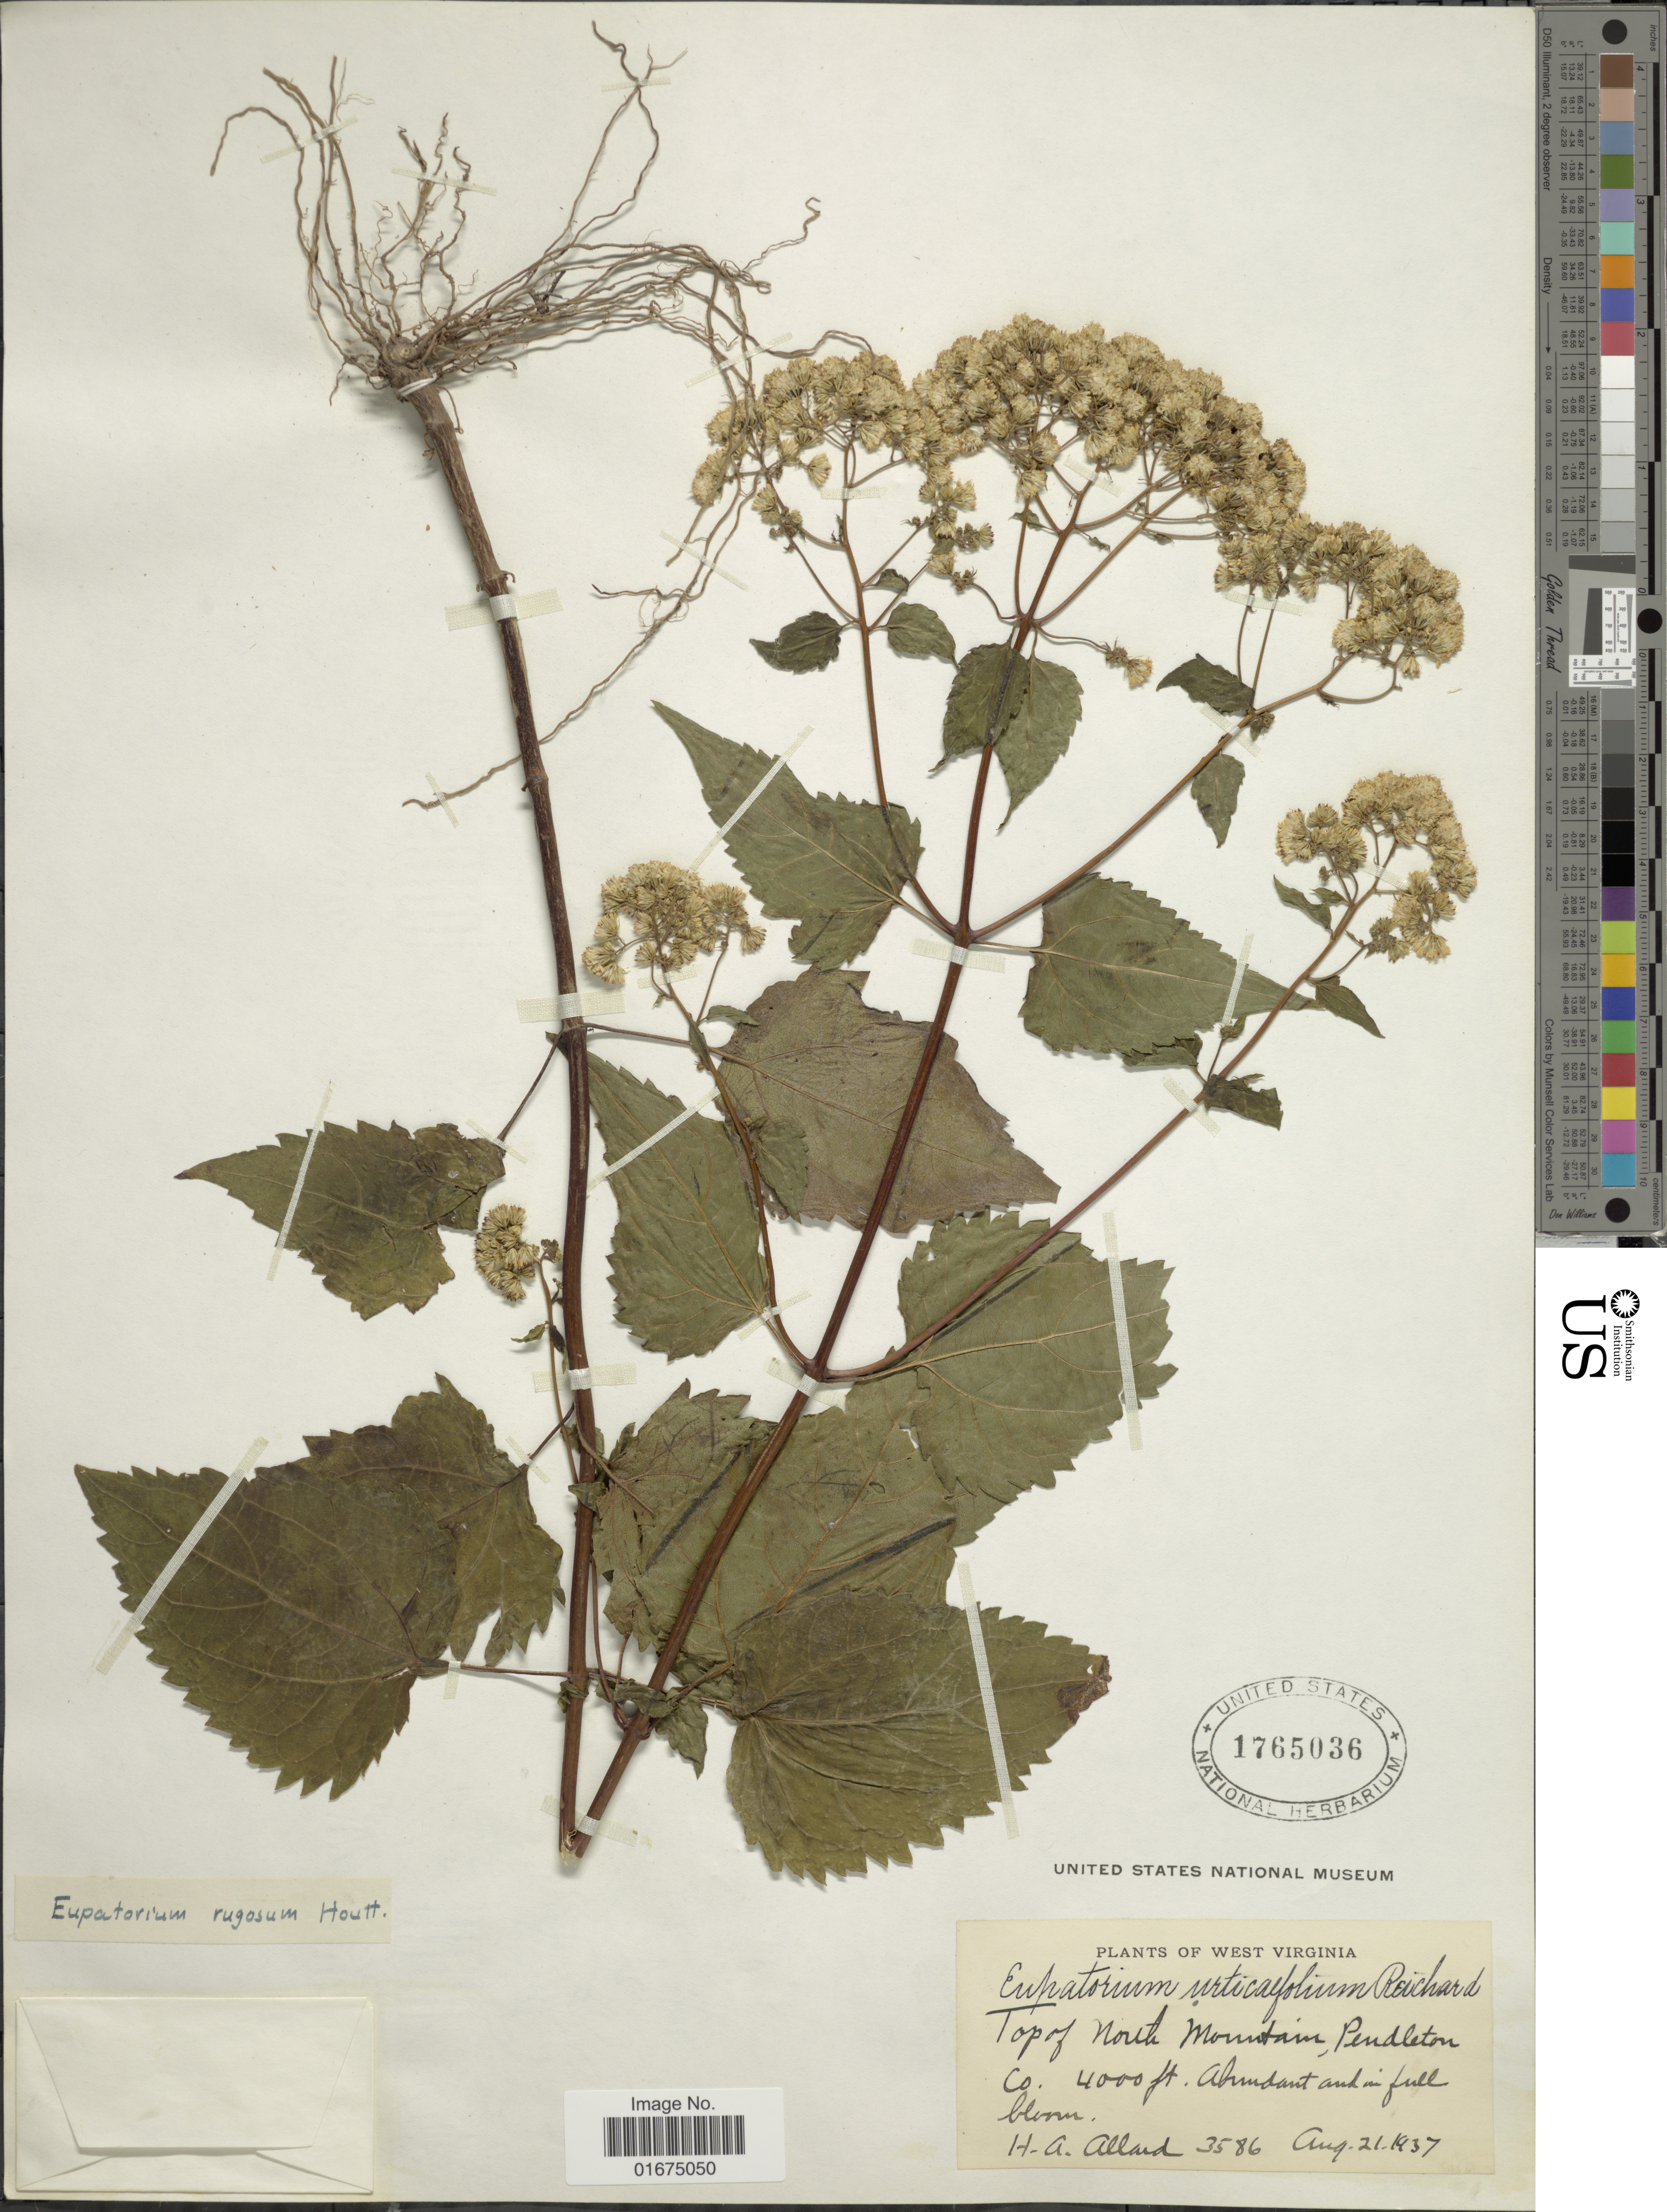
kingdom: Plantae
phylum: Tracheophyta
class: Magnoliopsida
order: Asterales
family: Asteraceae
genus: Ageratina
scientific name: Ageratina altissima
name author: (L.) R.M. King & H. Rob.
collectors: H. A. Allard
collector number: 3586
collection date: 1937-08-21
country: United States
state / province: West Virginia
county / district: Pendleton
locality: Top of North Mountain Pendleton Co.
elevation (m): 1219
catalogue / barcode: US 1765036